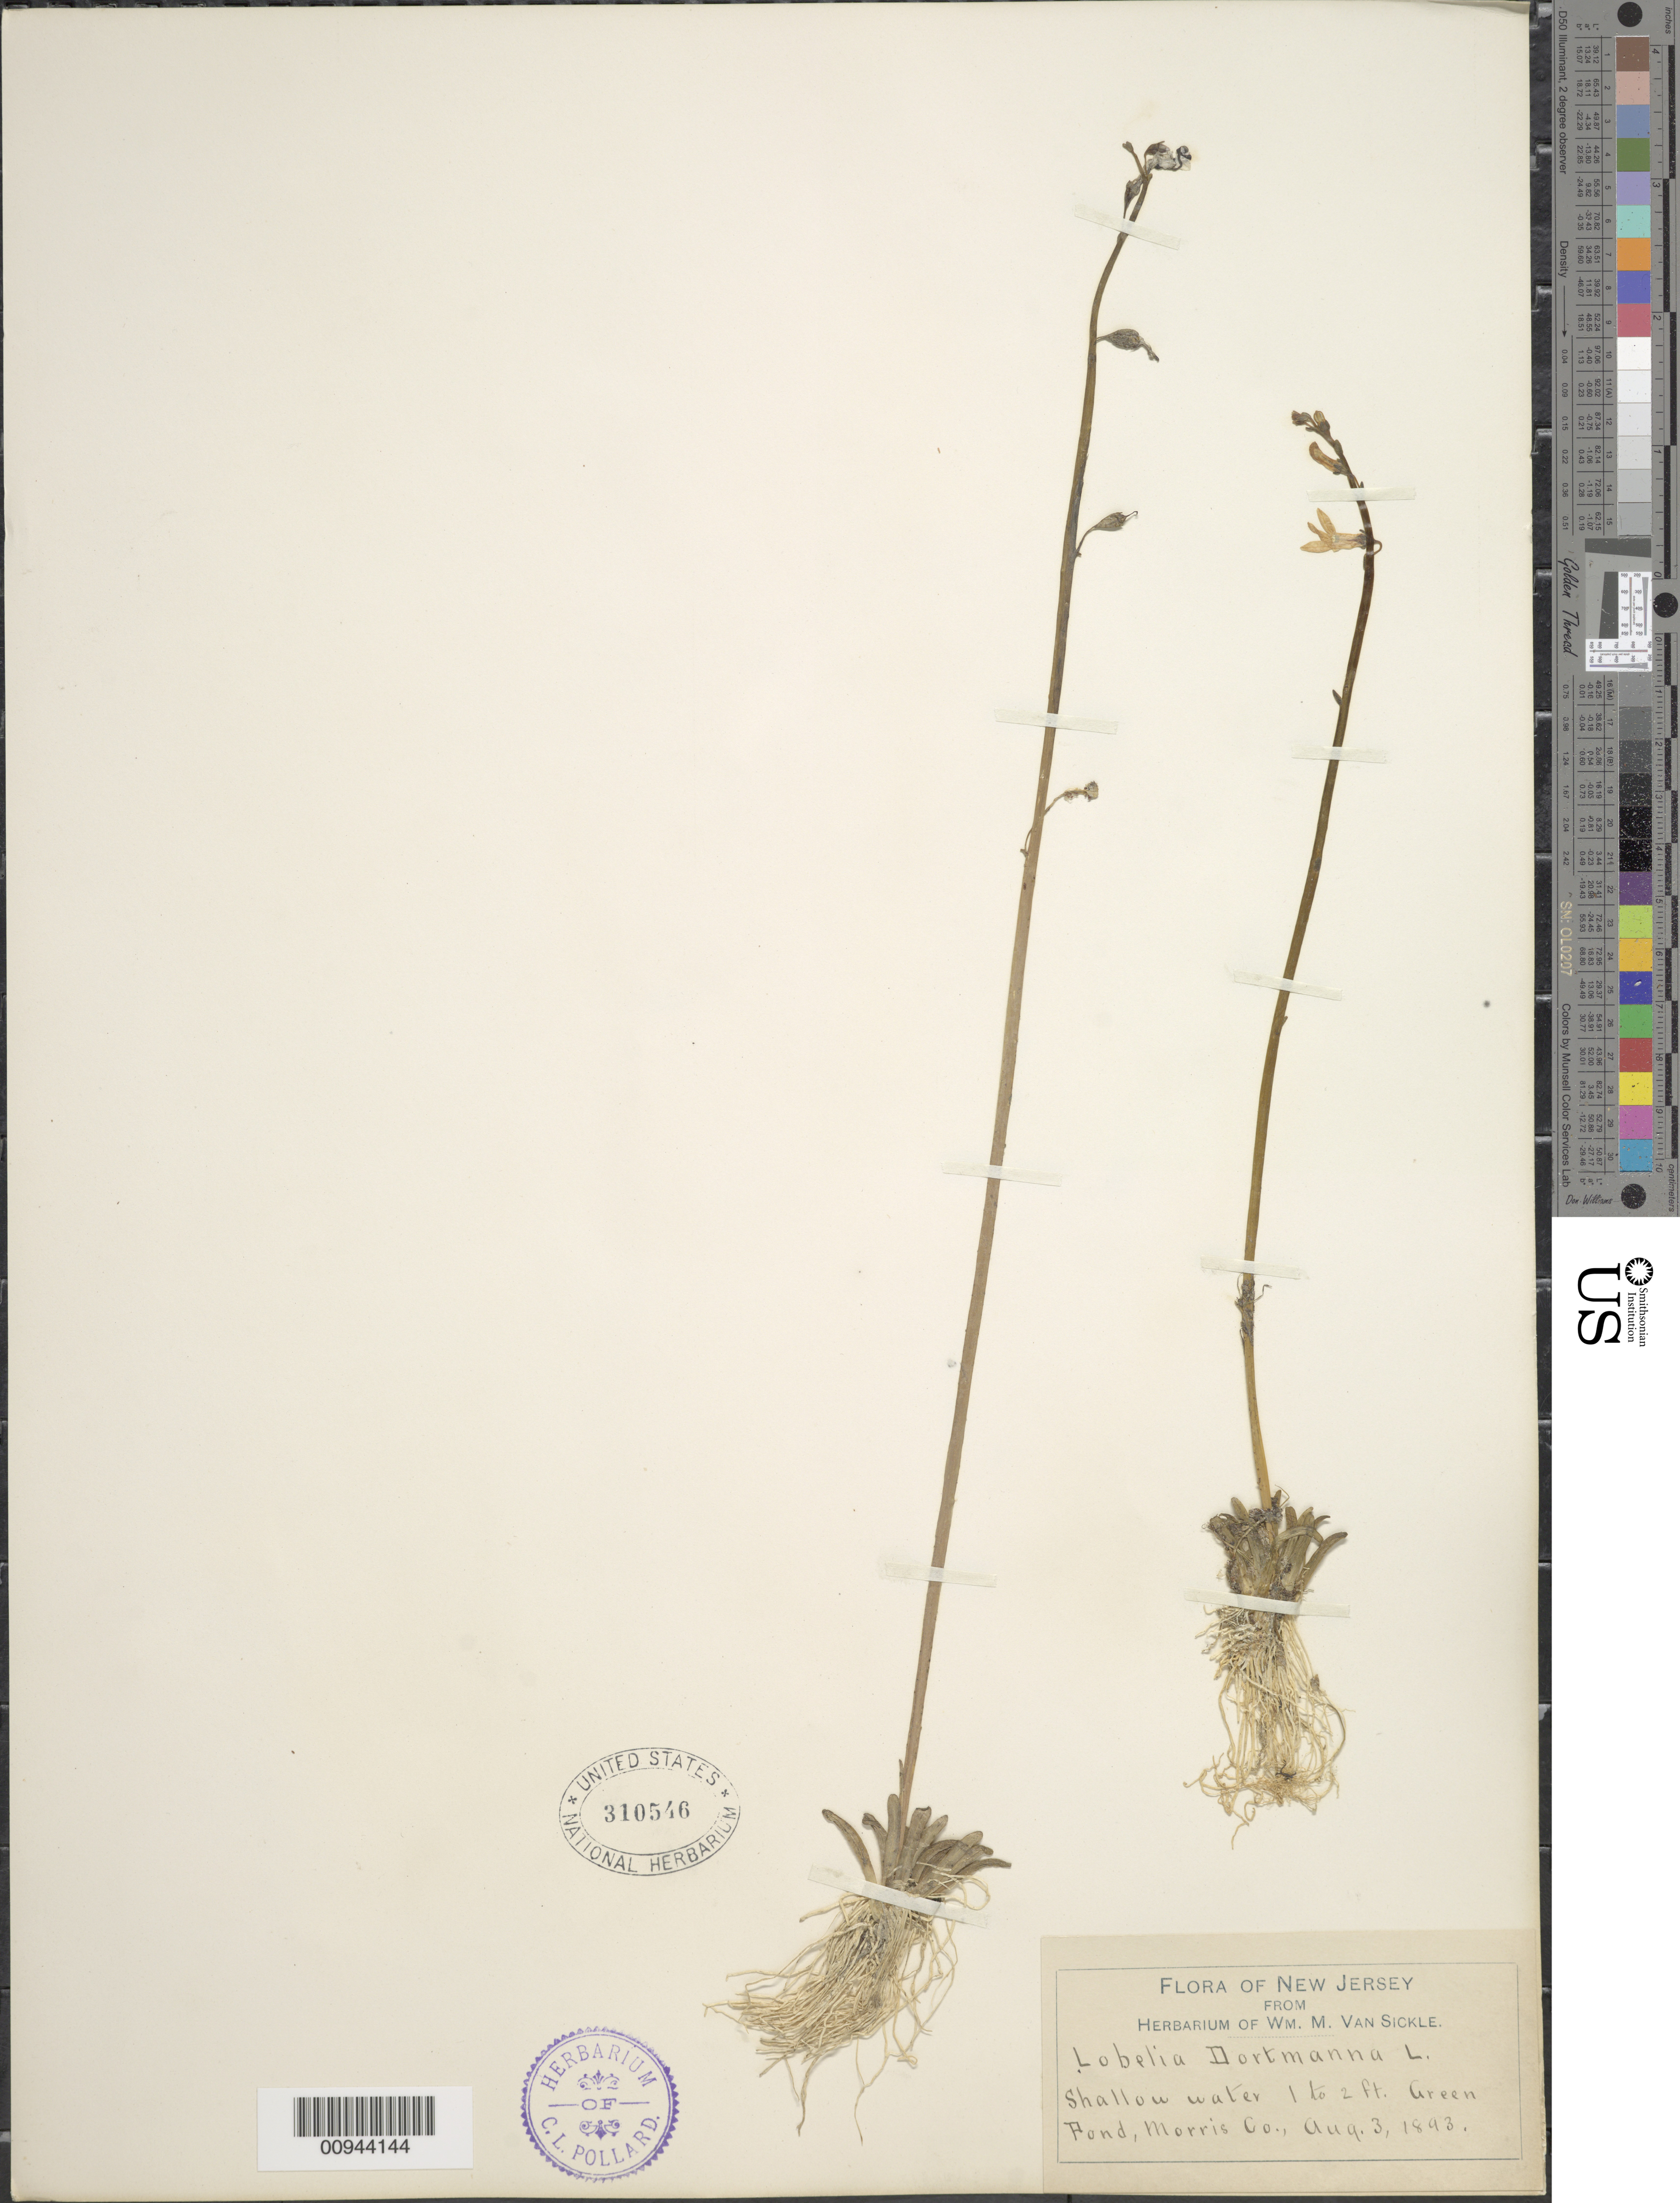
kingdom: Plantae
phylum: Tracheophyta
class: Magnoliopsida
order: Asterales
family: Campanulaceae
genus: Lobelia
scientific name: Lobelia dortmanna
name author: L.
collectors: W. M. Van Sickle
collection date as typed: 3 Aug 1893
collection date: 1893-08-03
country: United States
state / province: New Jersey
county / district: Morris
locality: Green Pond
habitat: shallow water, 1-2 ft.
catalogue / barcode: US 310546